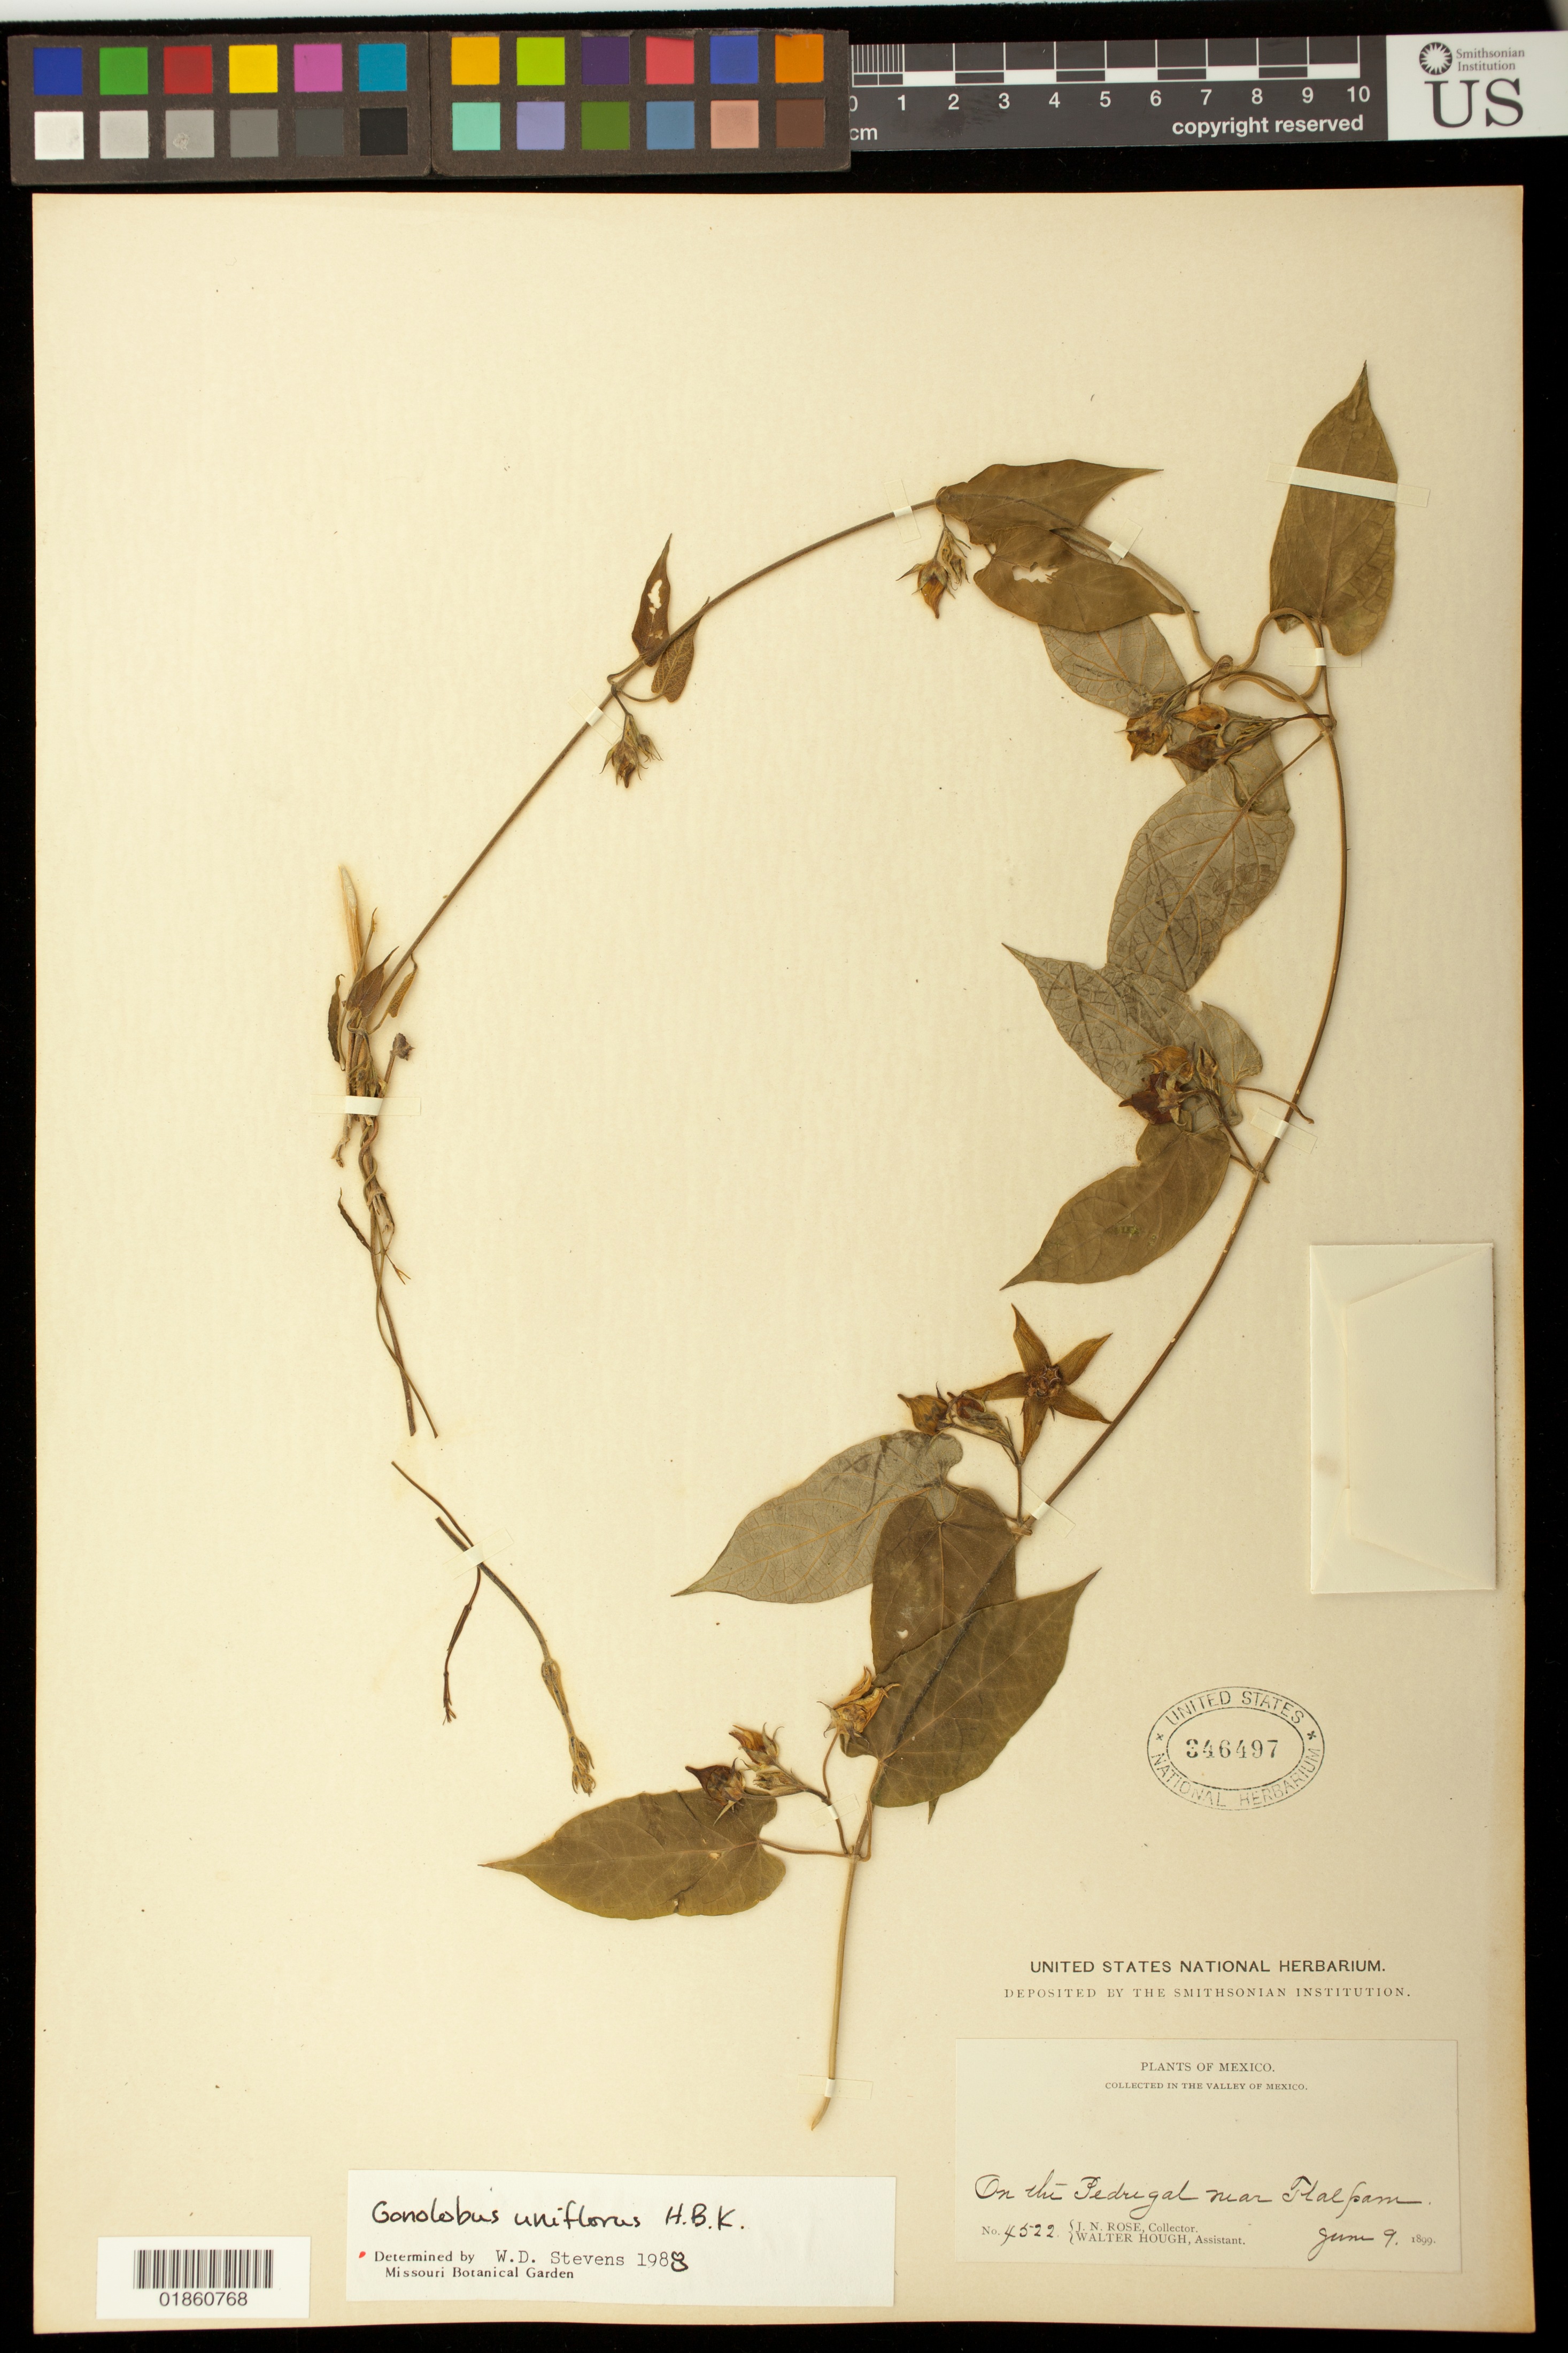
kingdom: Plantae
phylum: Tracheophyta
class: Magnoliopsida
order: Gentianales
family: Apocynaceae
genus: Gonolobus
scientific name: Gonolobus uniflorus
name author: Kunth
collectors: J. N. Rose & W. Hough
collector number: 4522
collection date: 1899-06-09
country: Mexico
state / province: Distrito Federal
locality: On the Pedregal near Tlalpam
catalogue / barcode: US 346497